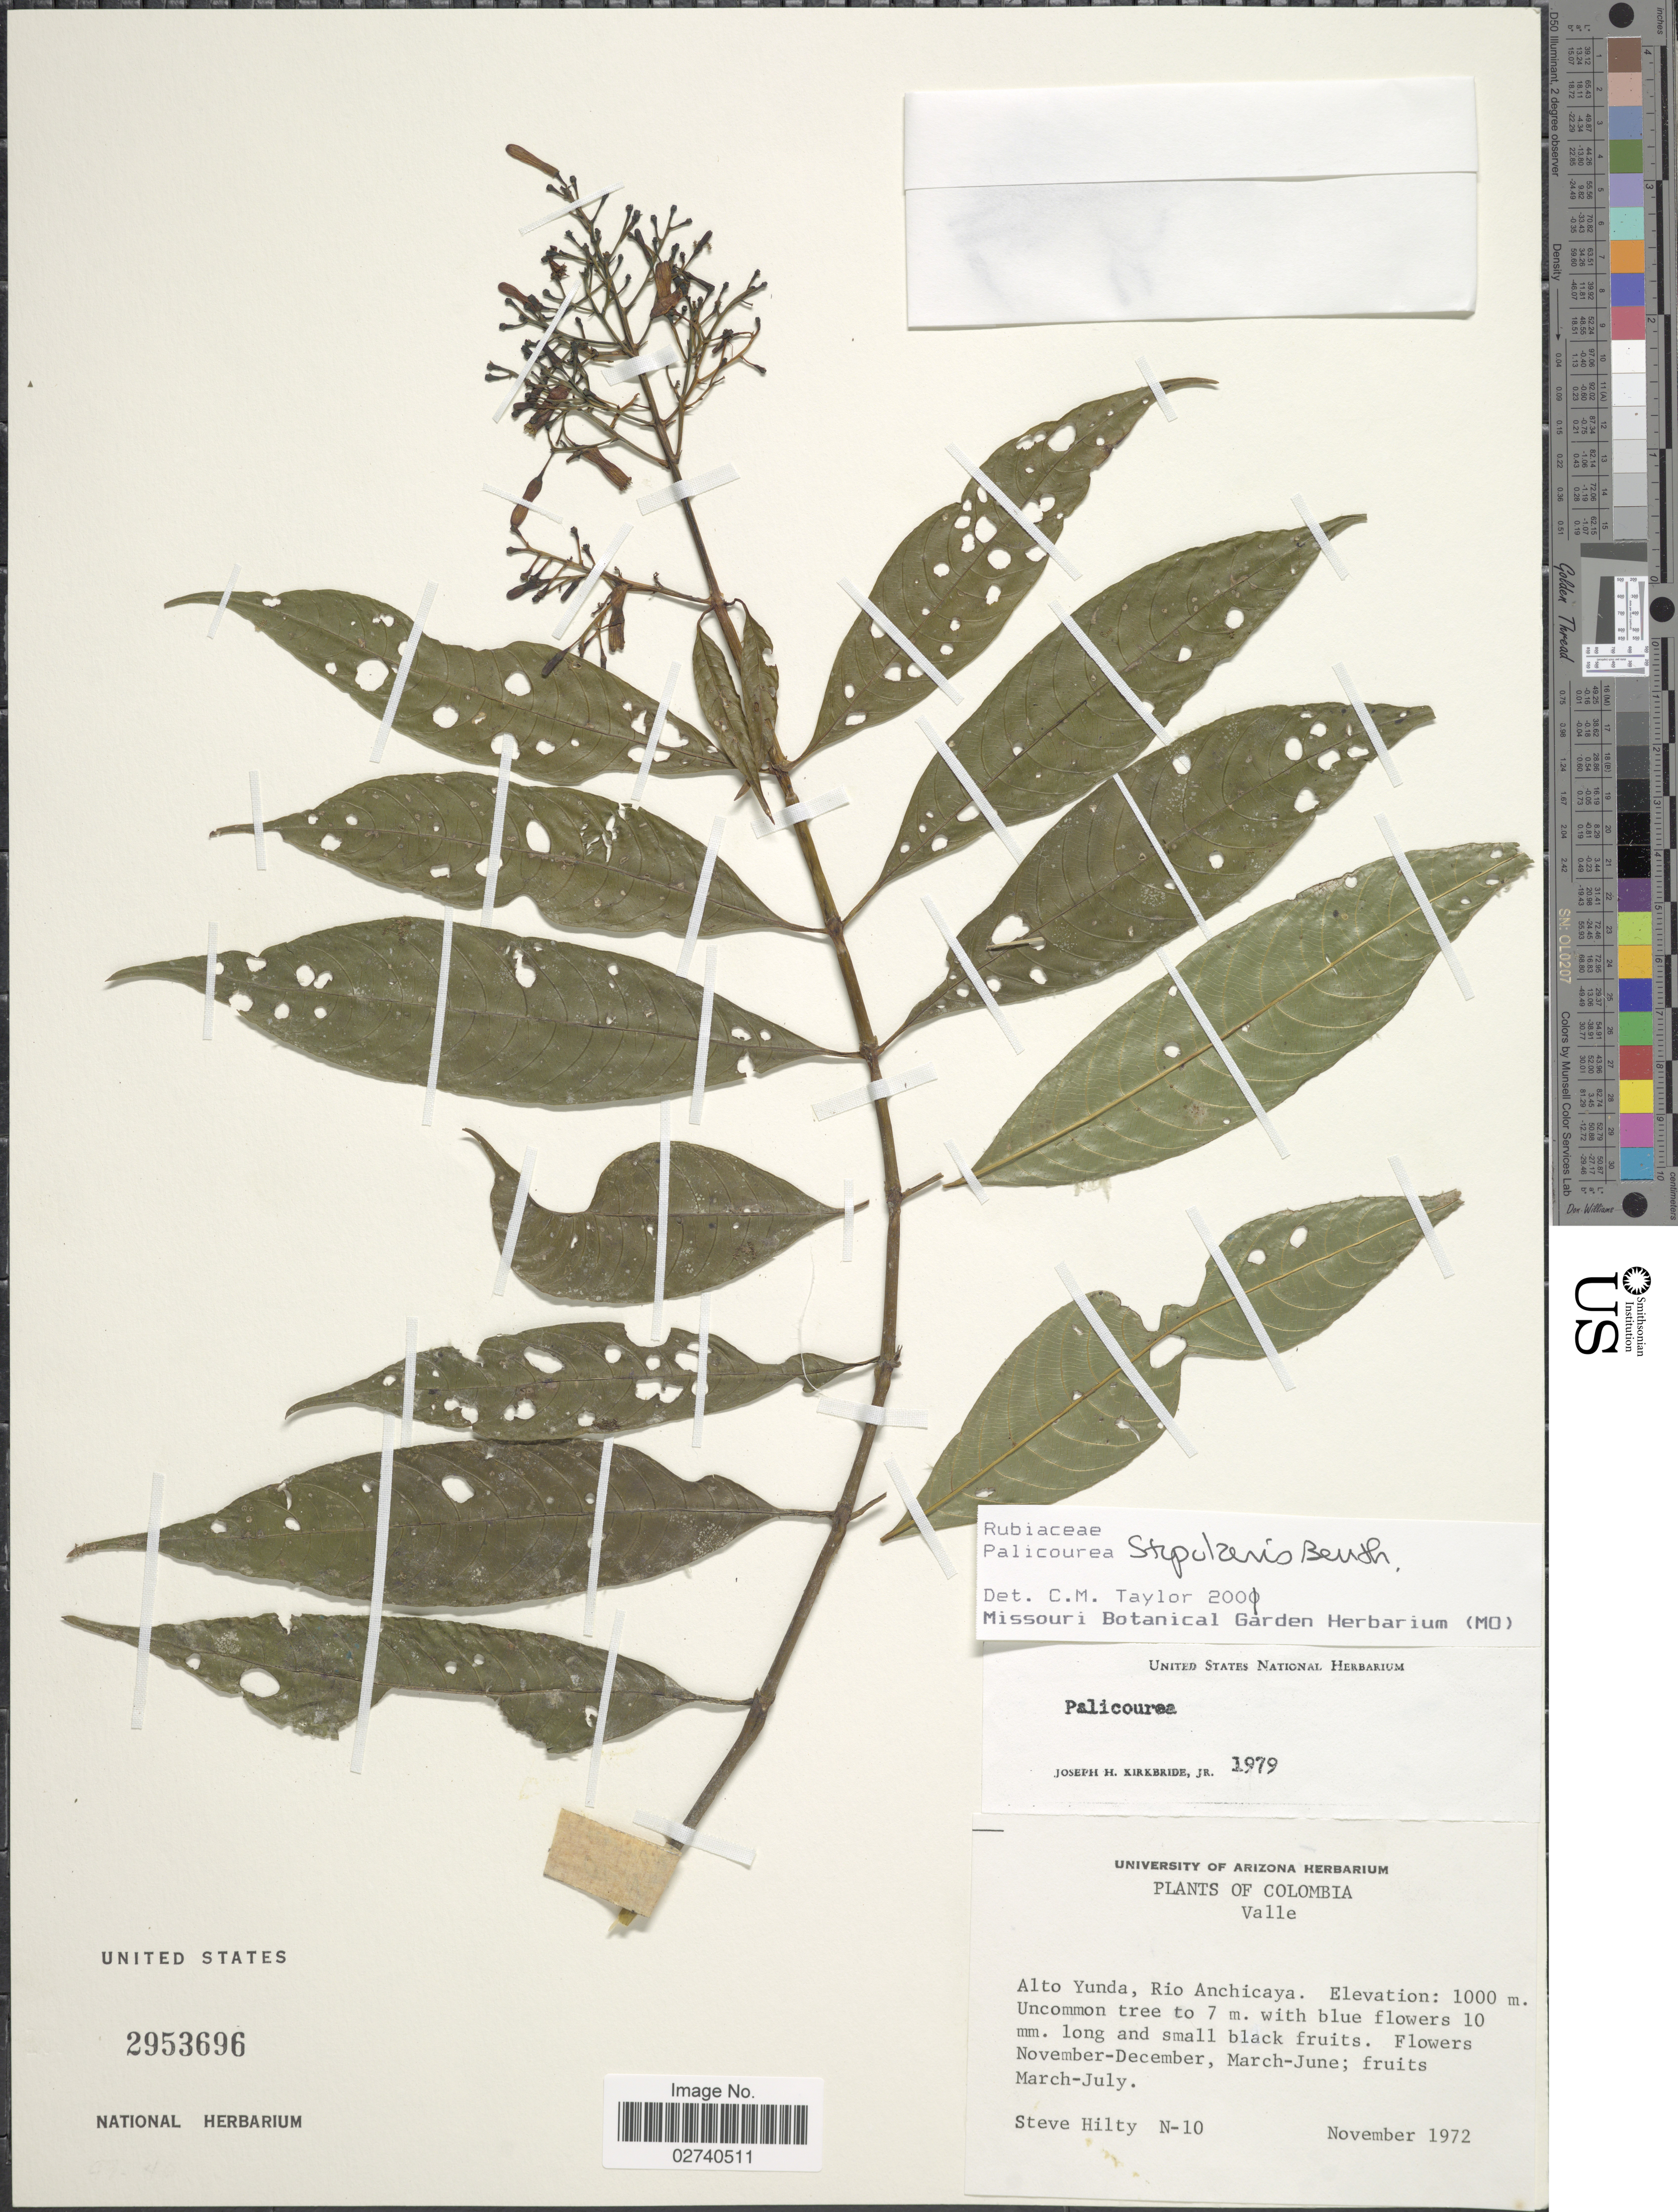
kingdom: Plantae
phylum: Tracheophyta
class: Magnoliopsida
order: Gentianales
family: Rubiaceae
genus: Palicourea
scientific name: Palicourea stipularis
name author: Benth.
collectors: S. Hilty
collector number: N-10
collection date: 1972-11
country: Colombia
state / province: Valle del Cauca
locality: Valle. Alto Yunda, Rio Anchicaya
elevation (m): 1000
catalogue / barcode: US 2953696